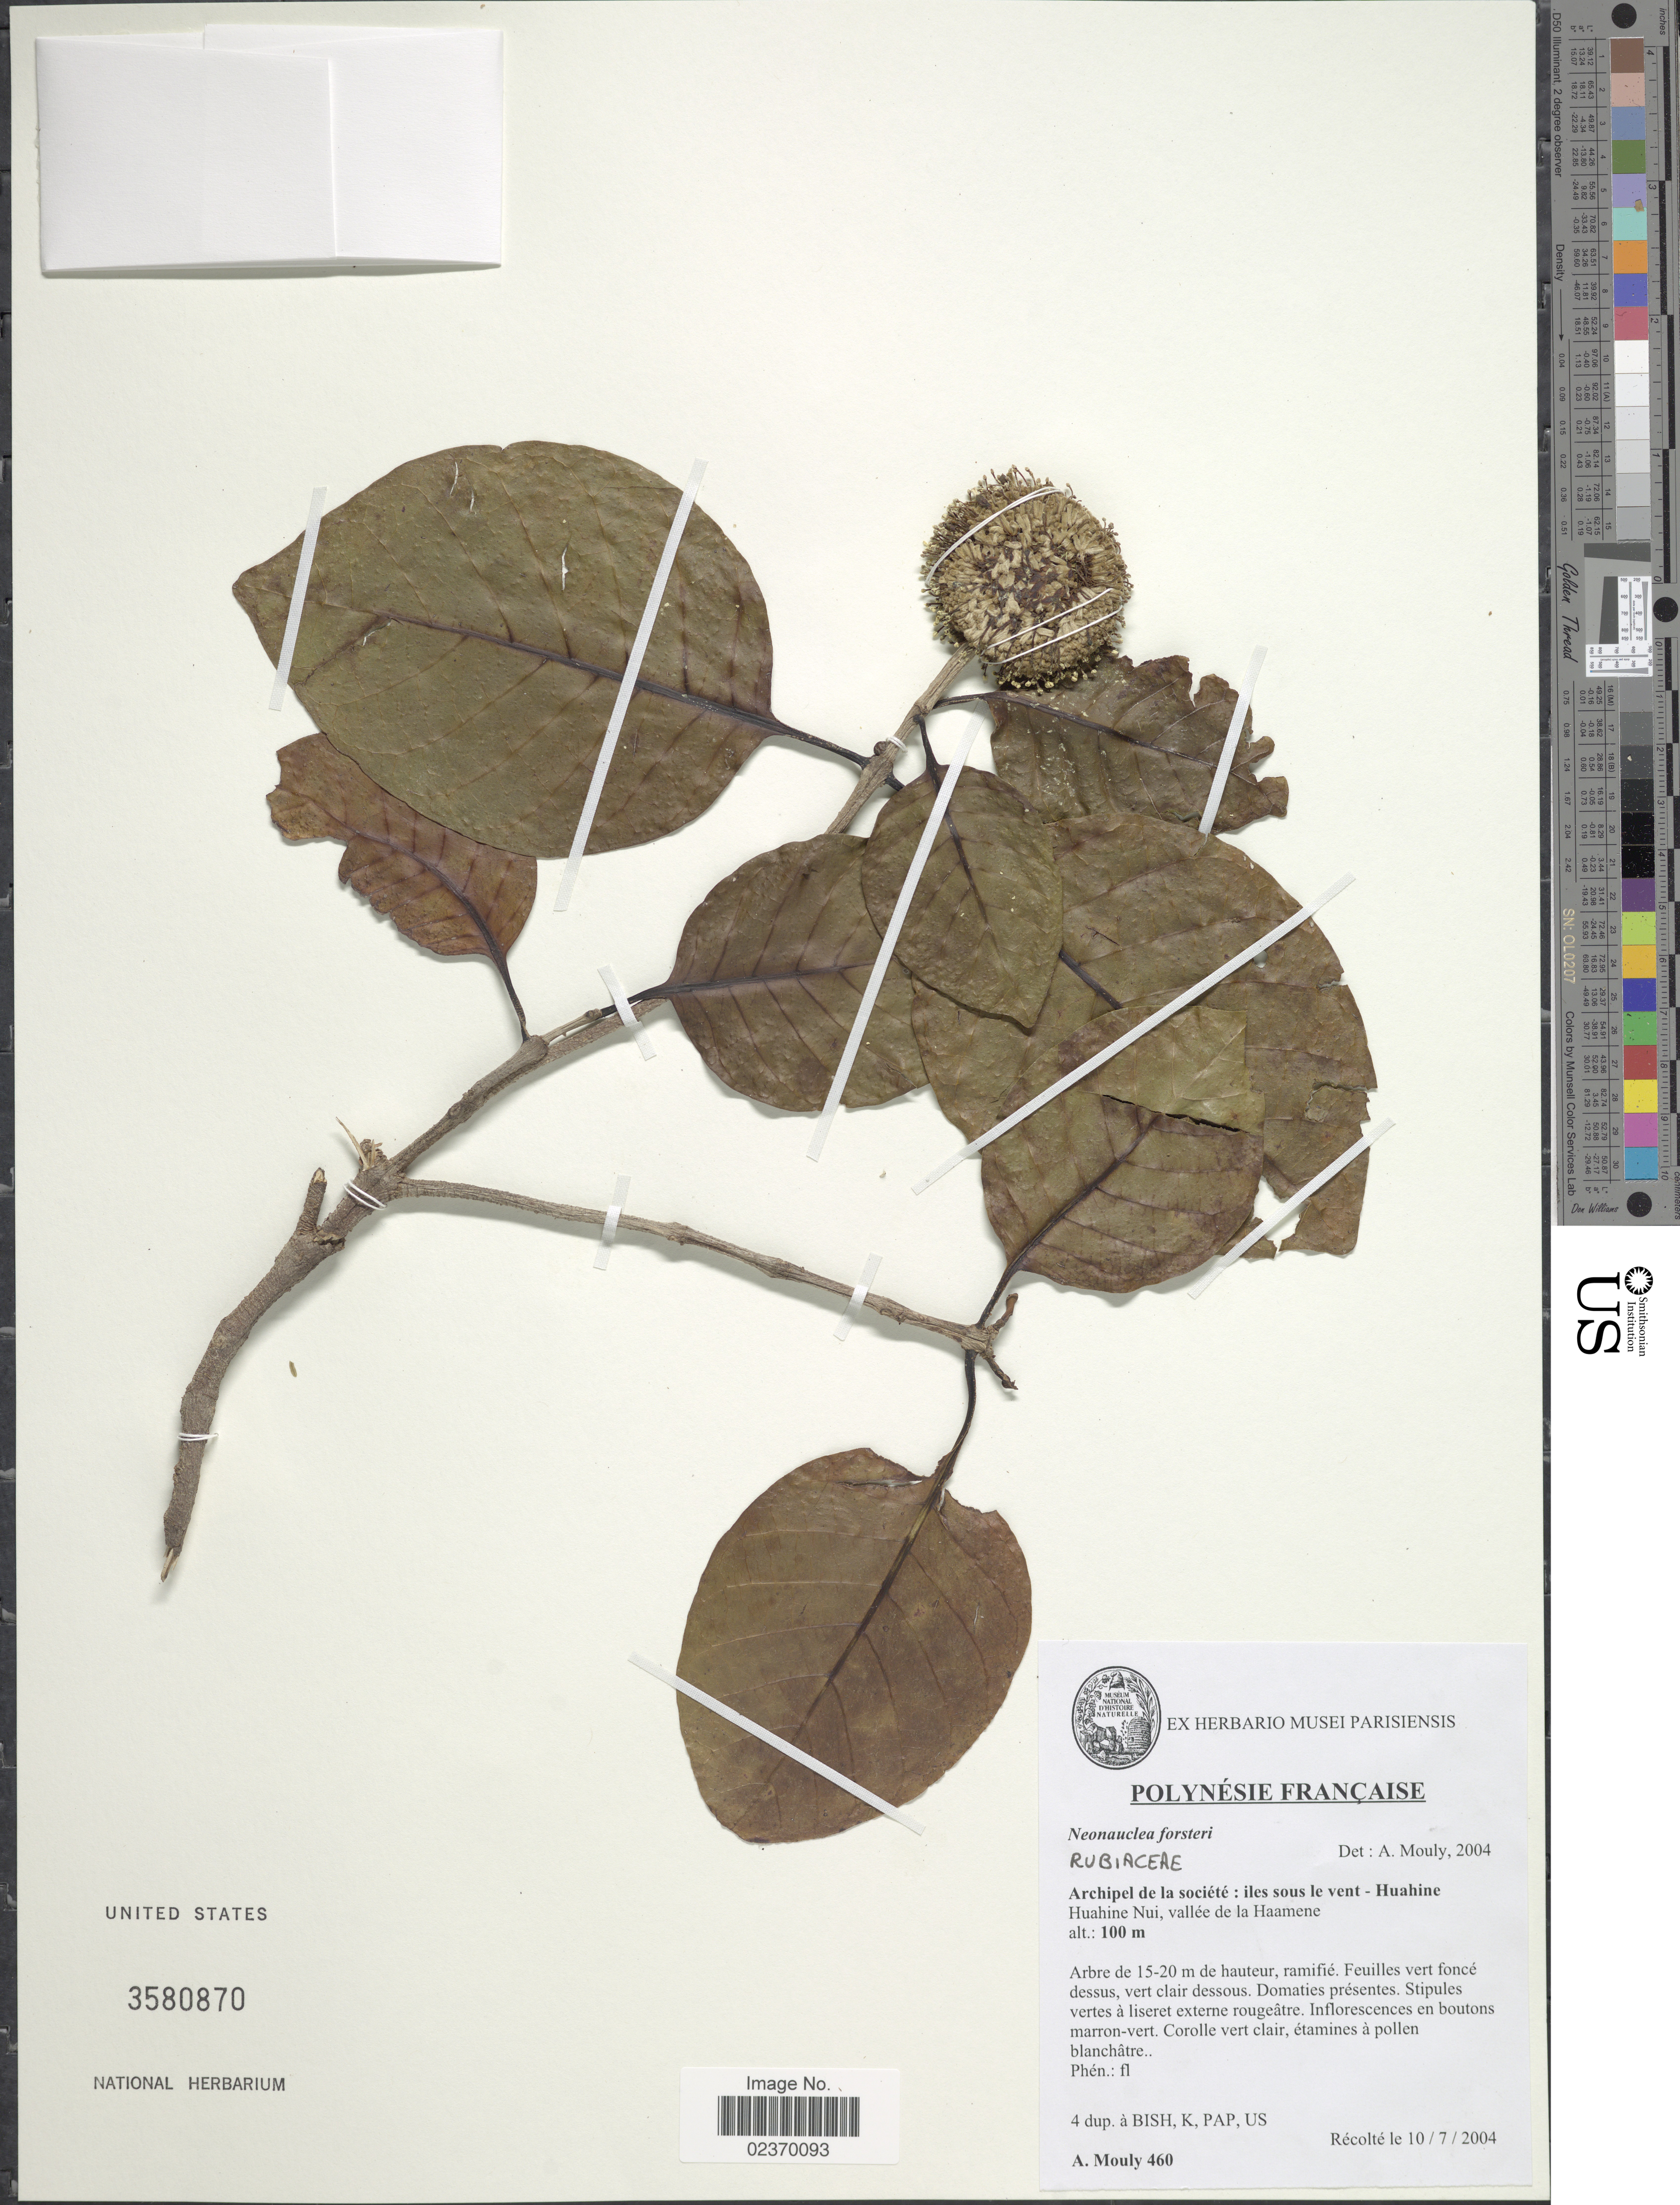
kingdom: Plantae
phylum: Tracheophyta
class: Magnoliopsida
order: Gentianales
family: Rubiaceae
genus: Neonauclea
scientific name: Neonauclea forsteri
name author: (Seem.) Merr.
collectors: A. Mouly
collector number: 460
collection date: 2004-07-10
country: French Polynesia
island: Huahine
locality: Polynésie Française, Archipel de la société: iles sous le vent - Huahine, Huahine Nui, vallée de la Haamene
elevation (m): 100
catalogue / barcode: US 3580870